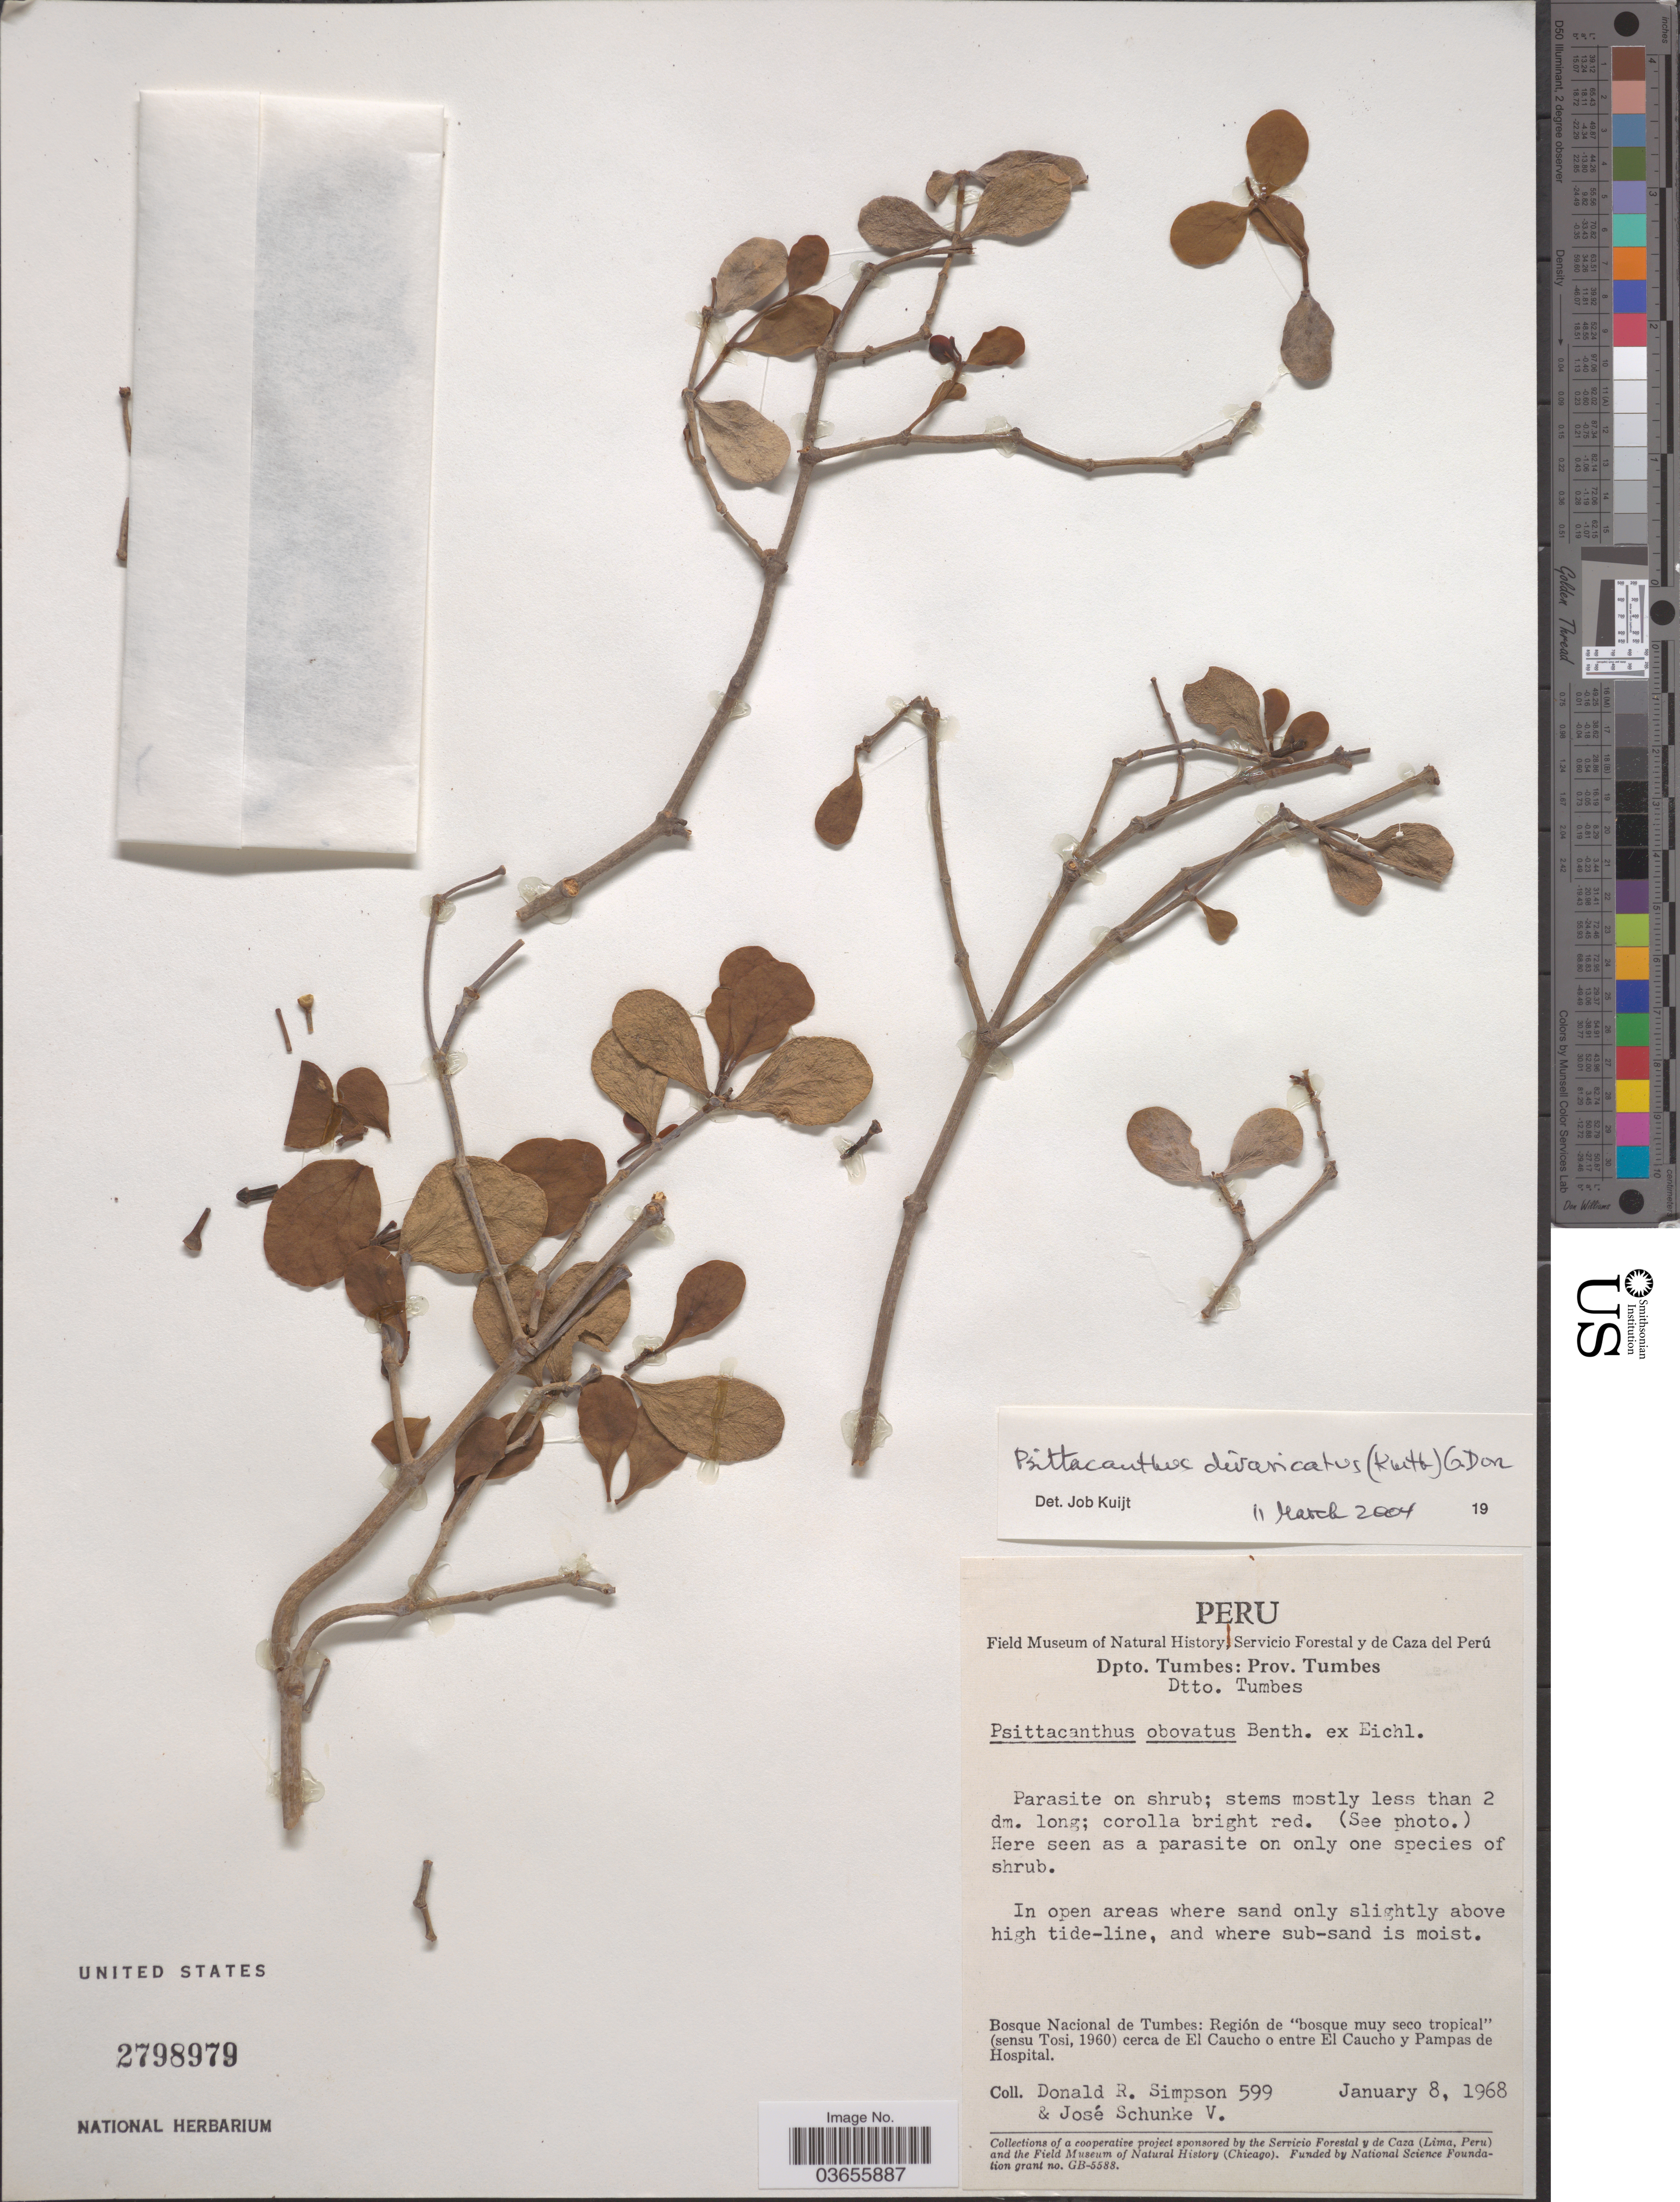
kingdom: Plantae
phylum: Tracheophyta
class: Magnoliopsida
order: Santalales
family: Loranthaceae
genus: Psittacanthus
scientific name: Psittacanthus divaricatus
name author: (Kunth) G. Don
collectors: D. R. Simpson & J. Schunke Vigo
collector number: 599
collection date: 1968-01-08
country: Peru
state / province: Tumbes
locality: Dpto. Tumbes: Dtto. Tumbes. Bosque Nacional de Tumbes: Región de "bosque muy seco tropical" (sensu Tosi, 1960) cerca de El Caucho o entre El Caucho y Pampas de Hospital.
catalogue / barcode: US 2798979